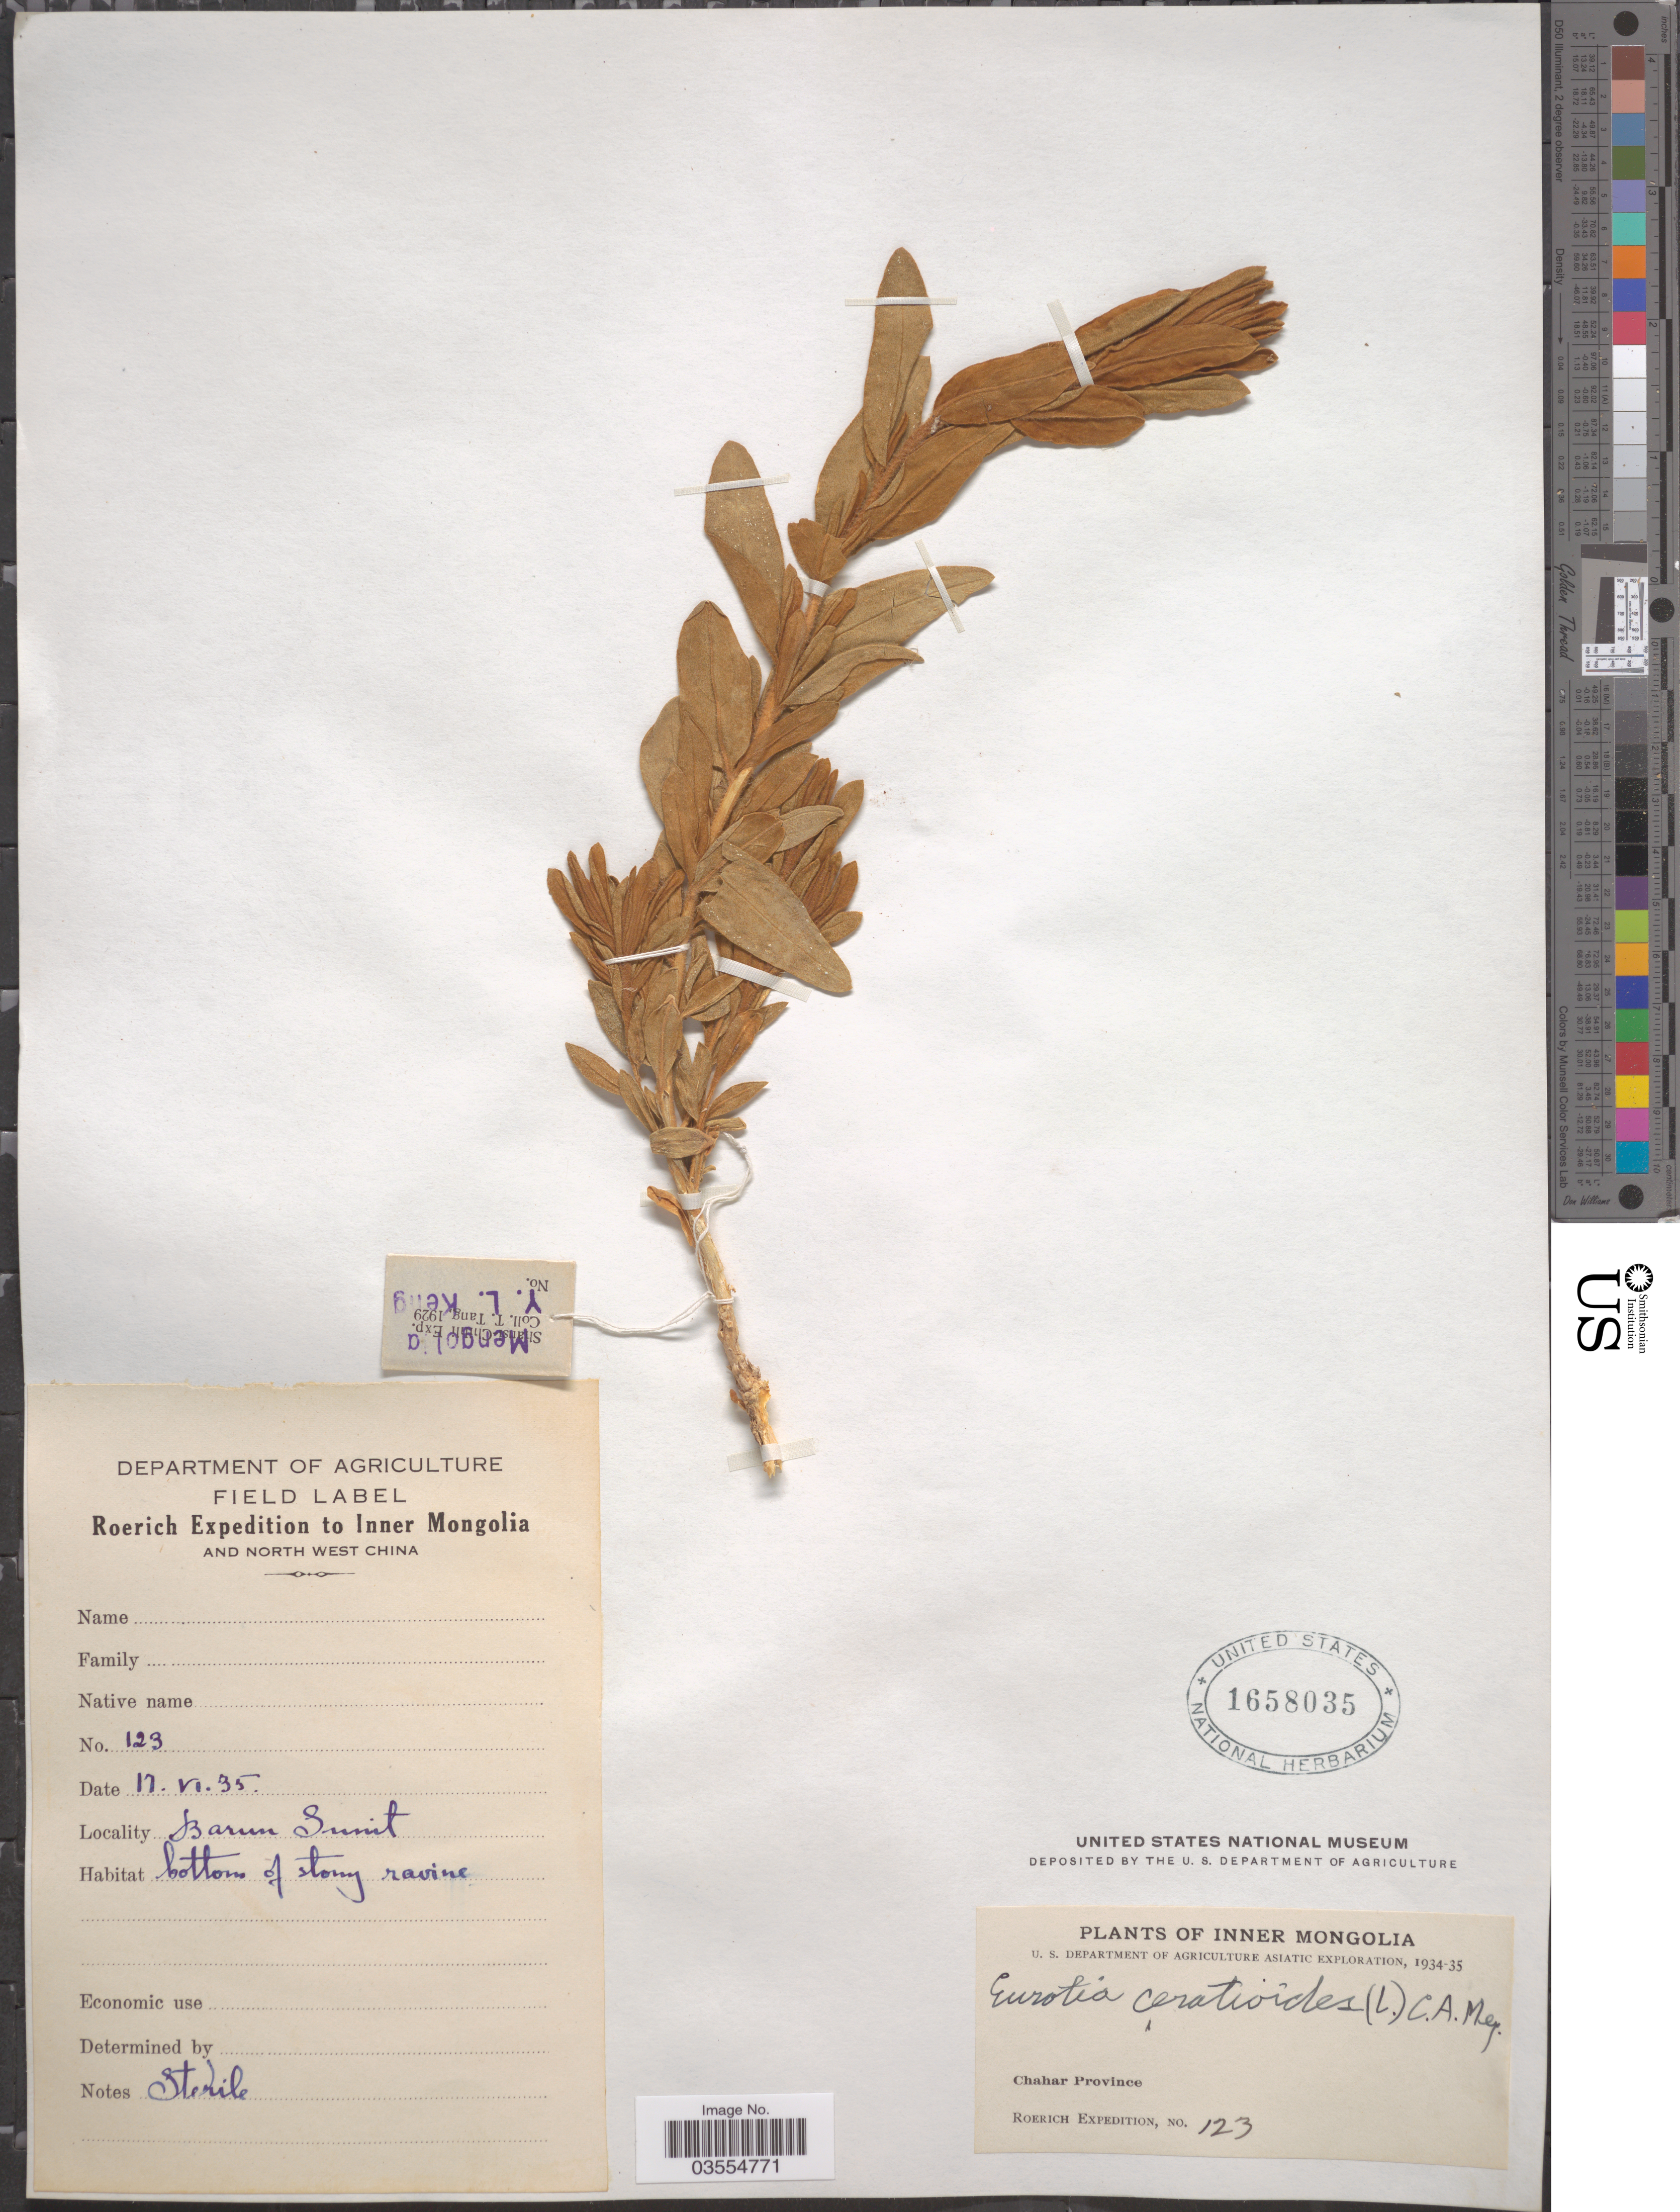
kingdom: Plantae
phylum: Tracheophyta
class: Magnoliopsida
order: Caryophyllales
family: Amaranthaceae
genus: Krascheninnikovia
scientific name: Krascheninnikovia ceratoides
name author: (L.) Gueldenst.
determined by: U.S. National Herbarium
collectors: Roerich Expedition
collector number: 123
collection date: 1935-06-17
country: China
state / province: Nei Monggol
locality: Inner Mongolia and North West China. Barun Sunit. Chahar Province.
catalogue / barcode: US 1658035